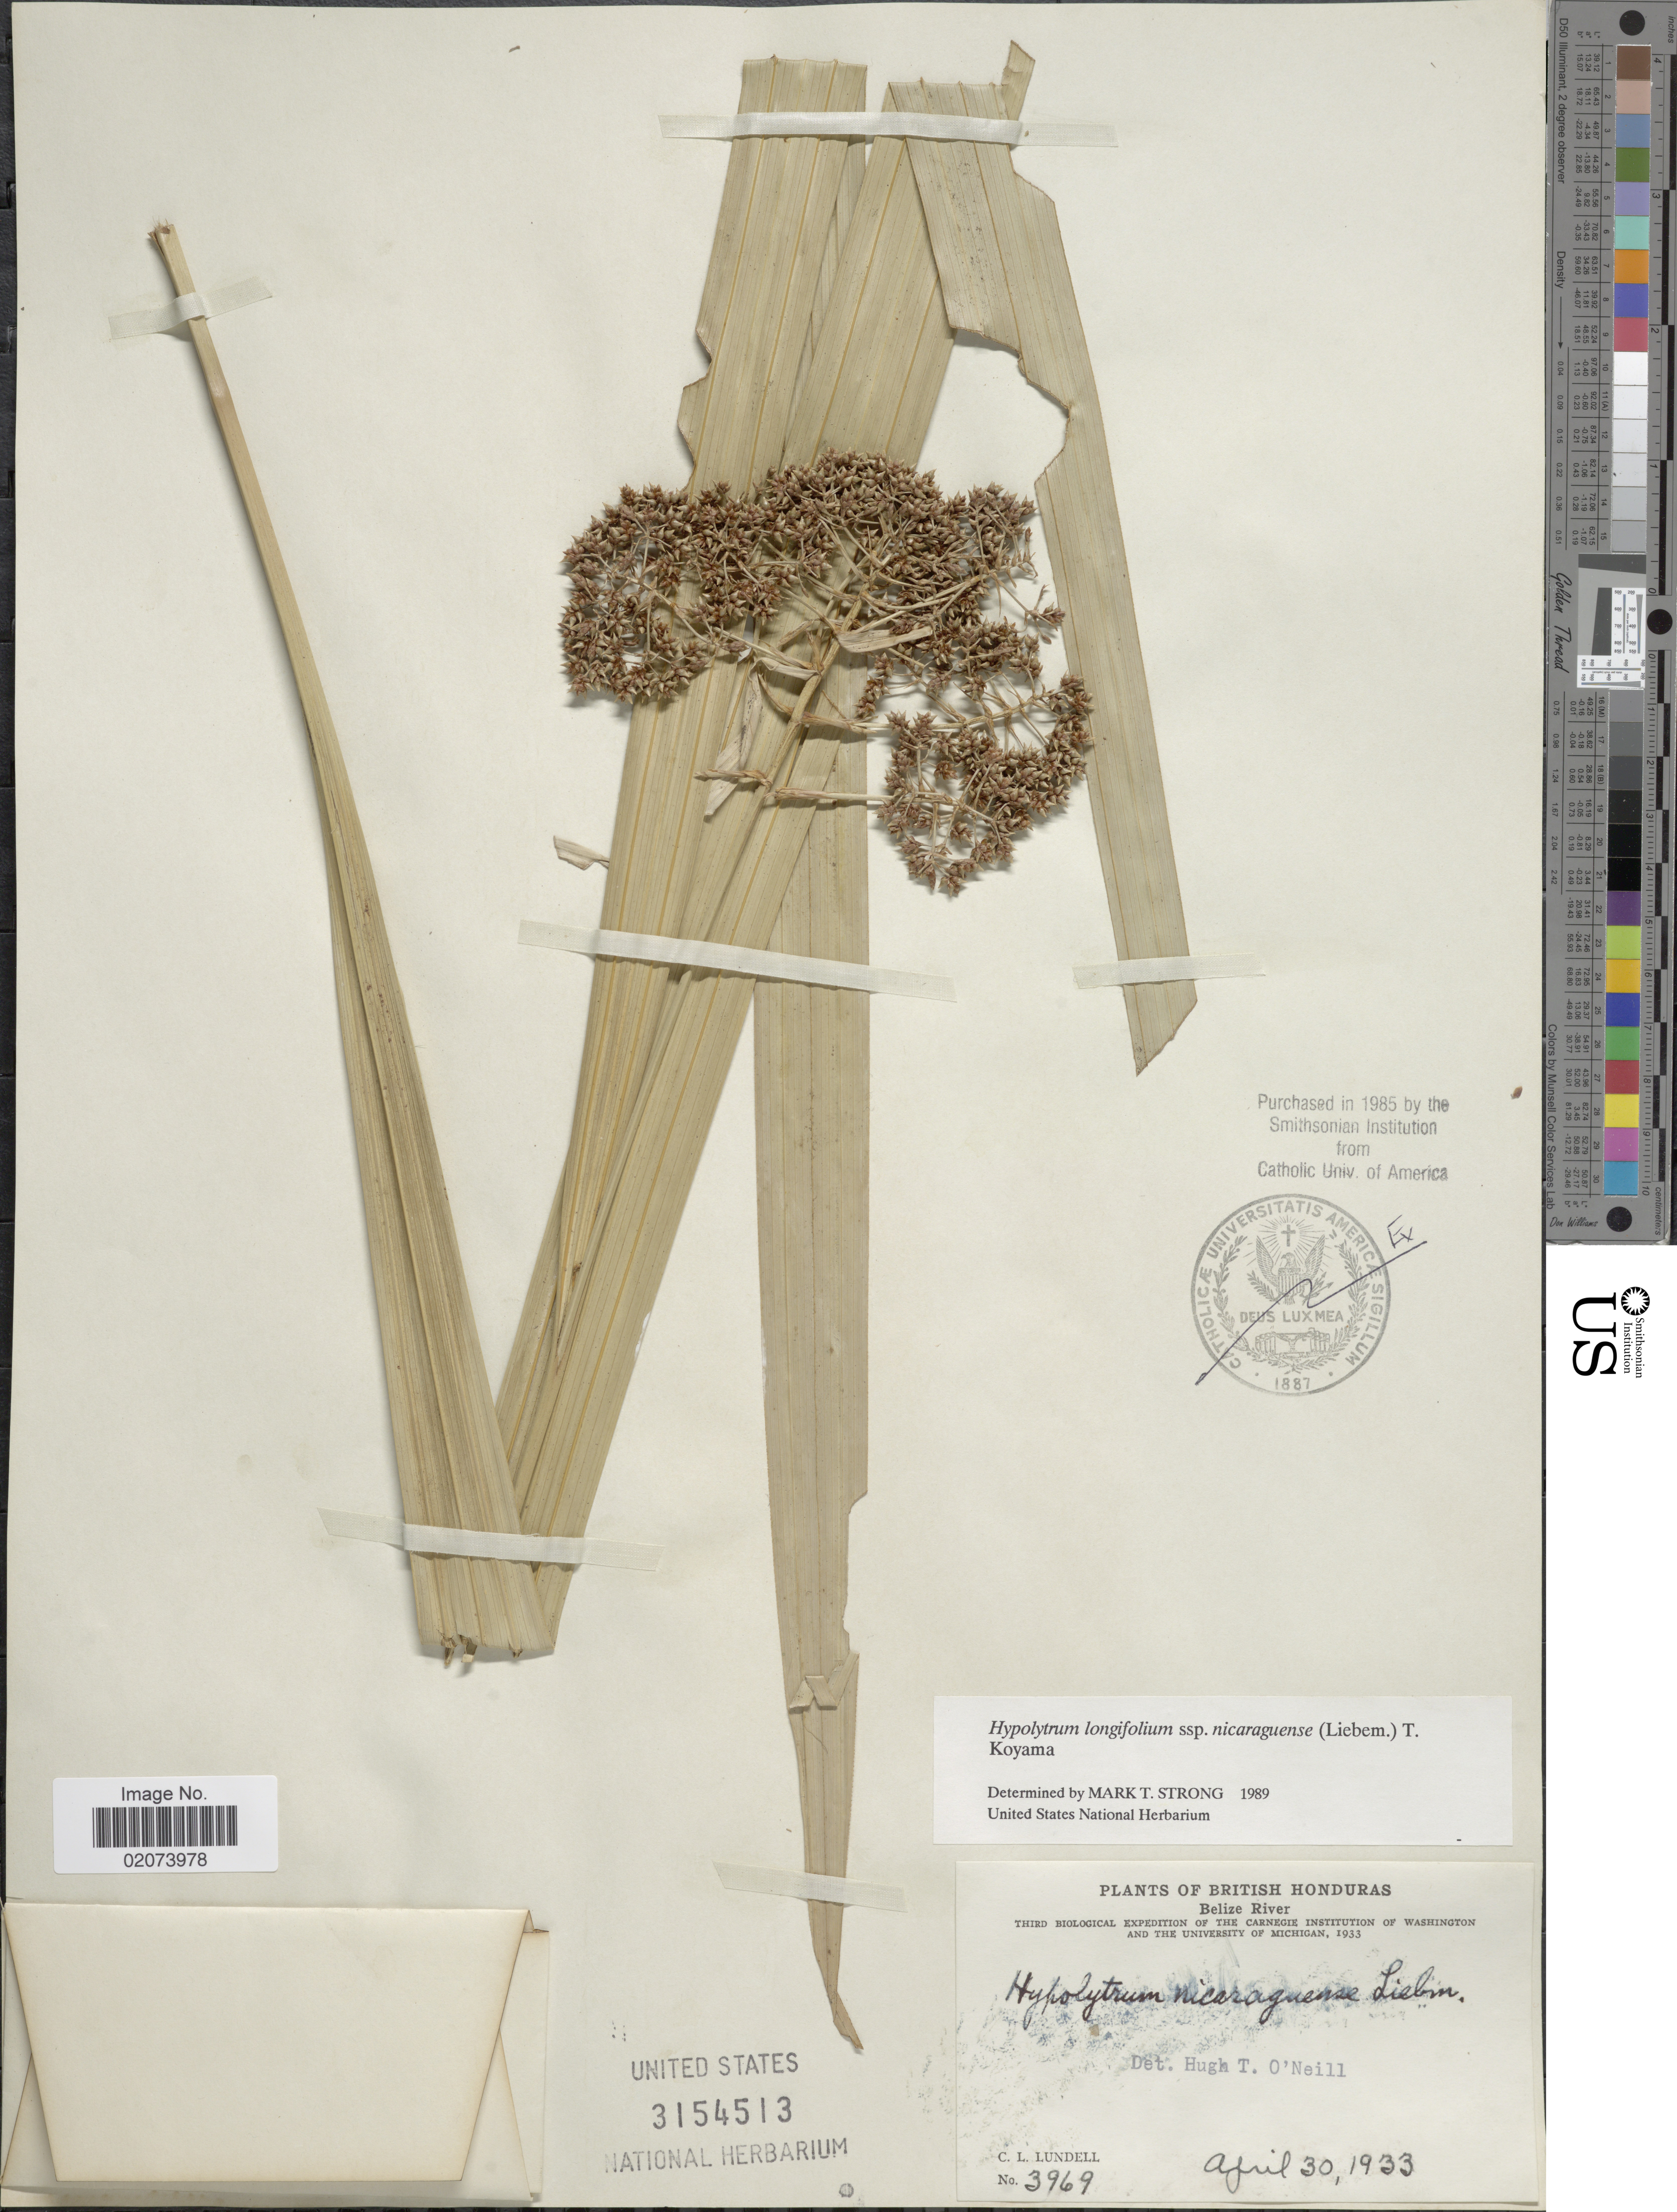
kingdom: Plantae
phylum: Tracheophyta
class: Liliopsida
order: Poales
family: Cyperaceae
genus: Hypolytrum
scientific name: Hypolytrum longifolium subsp. nicaraguense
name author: (Liebm.) T. Koyama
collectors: C. L. Lundell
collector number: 3969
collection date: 1933-04-30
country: Belize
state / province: Belize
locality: British Honduras, Belize River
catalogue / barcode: US 3154513